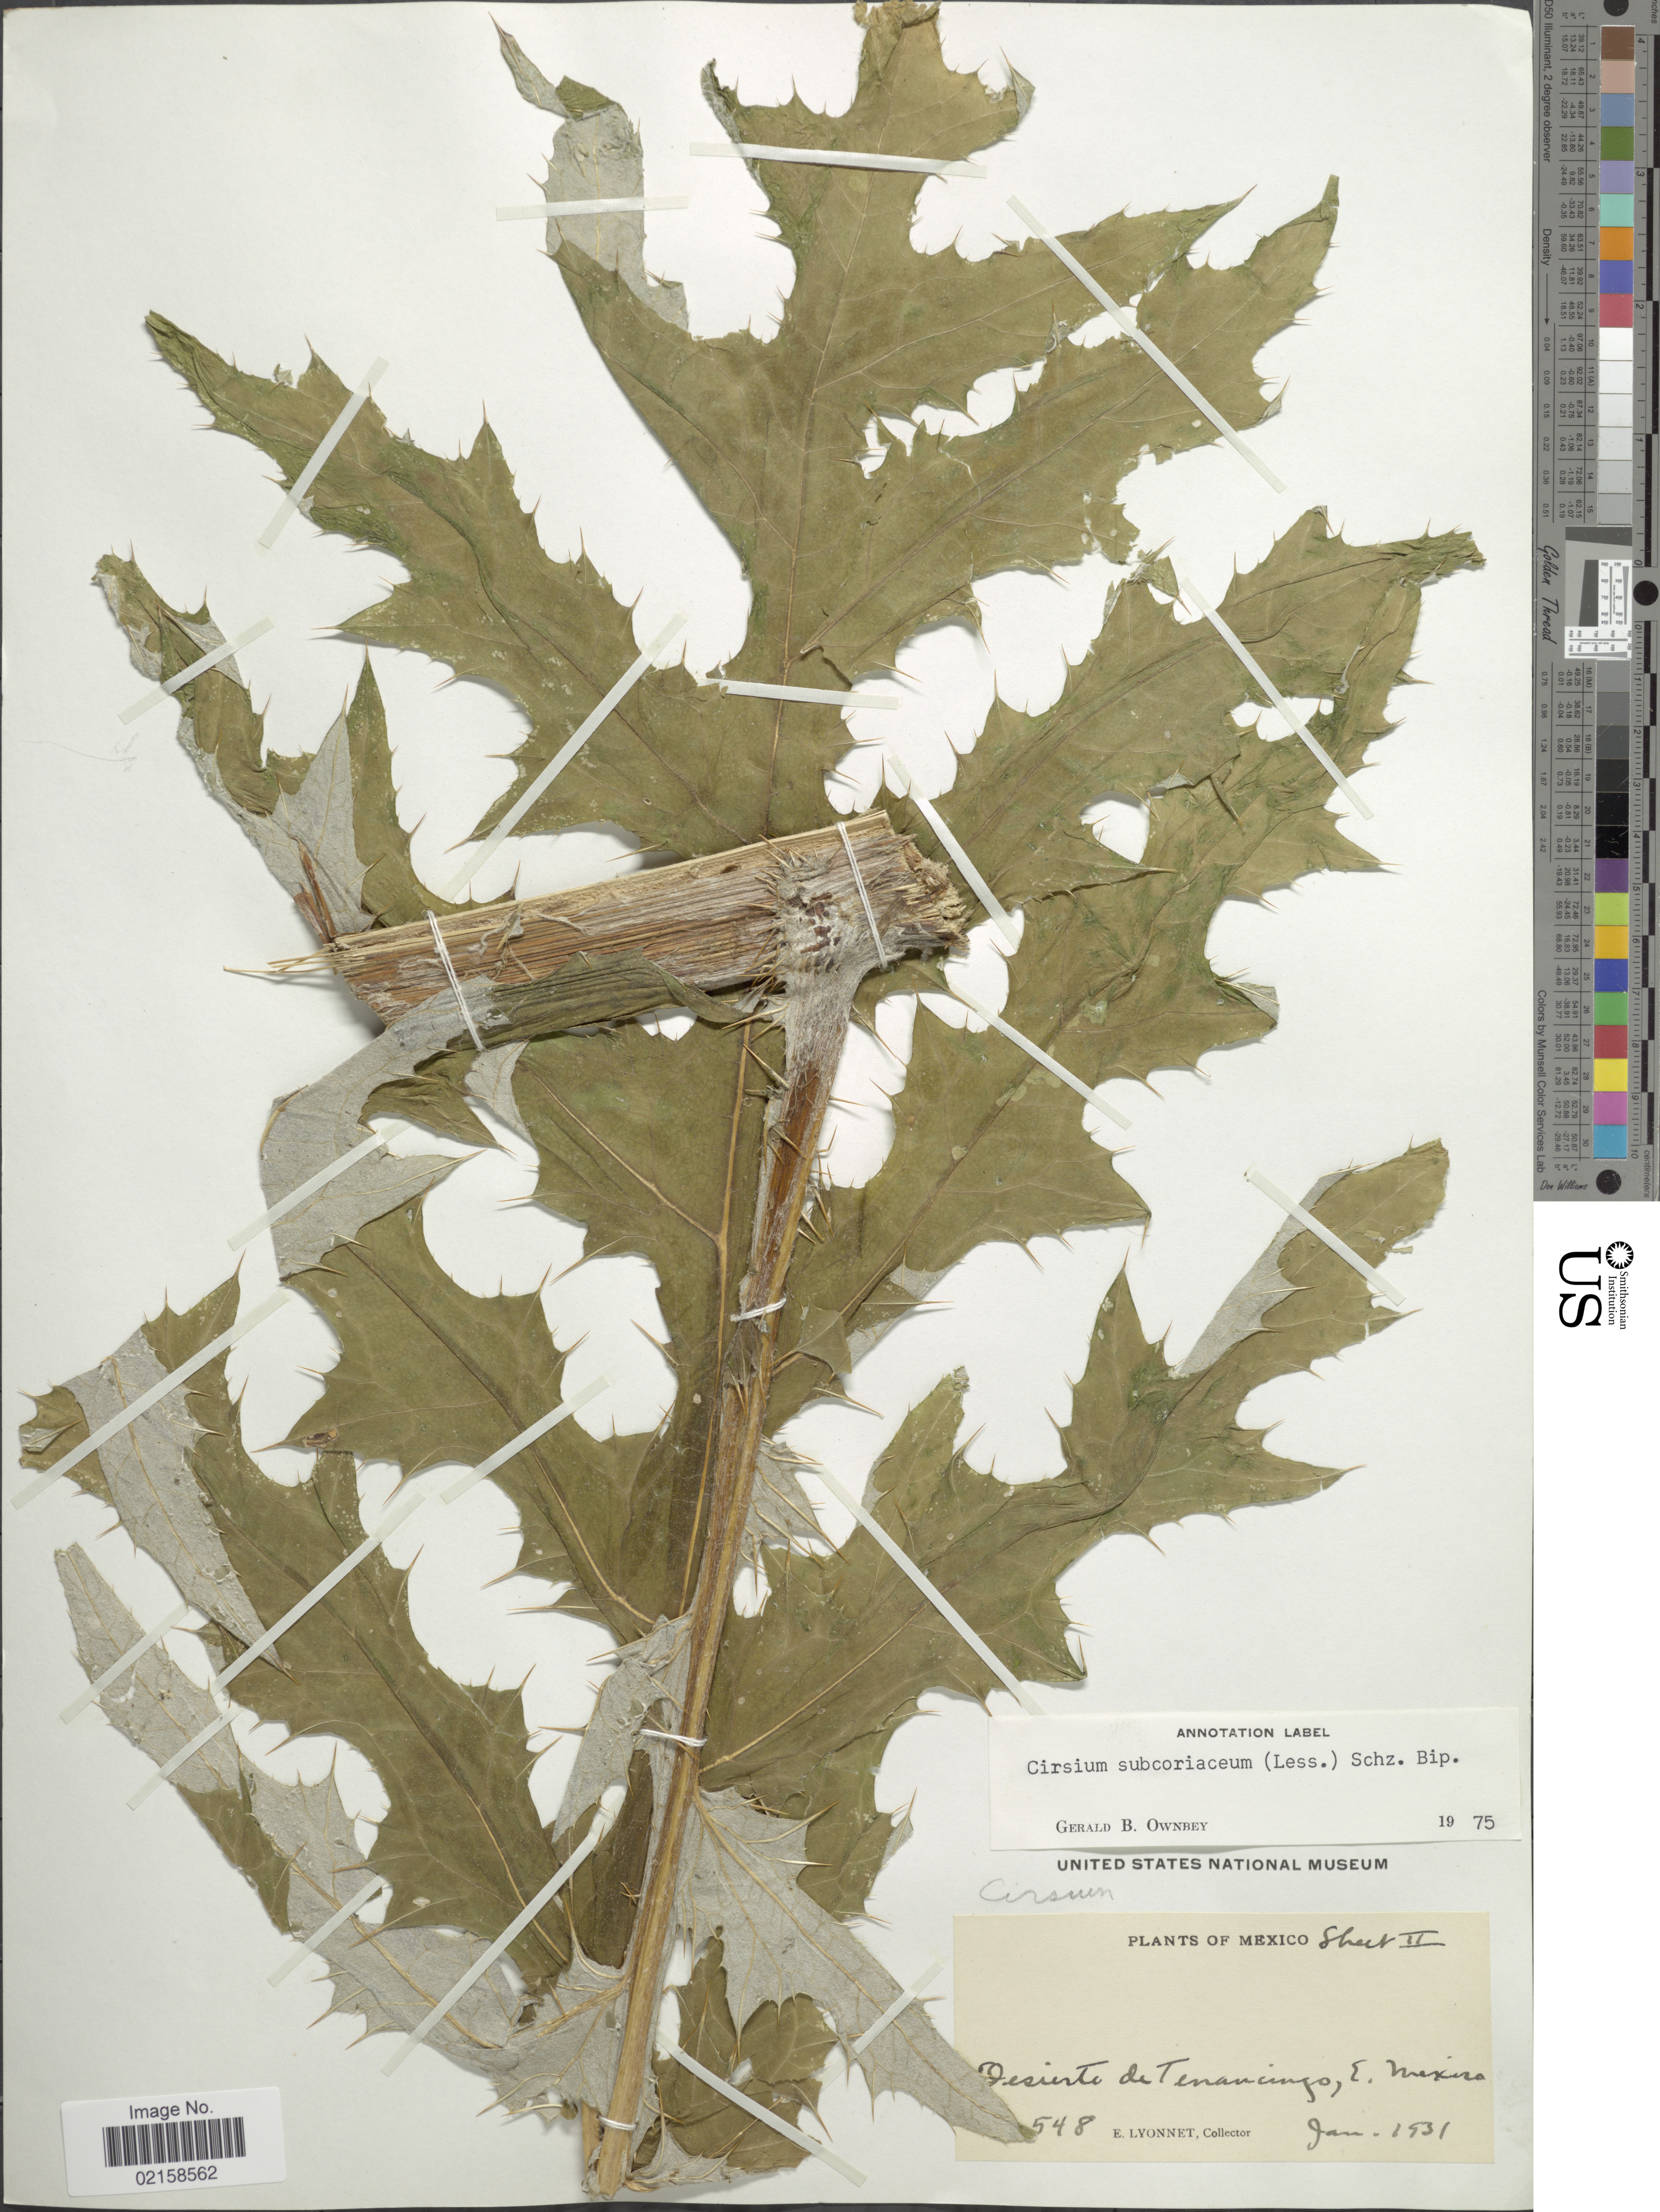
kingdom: Plantae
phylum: Tracheophyta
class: Magnoliopsida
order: Asterales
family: Asteraceae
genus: Cirsium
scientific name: Cirsium subcoriaceum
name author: (Less.) Sch. Bip.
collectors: E. Lyonnet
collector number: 548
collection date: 1931-01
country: Mexico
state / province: México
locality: Desierto de Tenancingo.